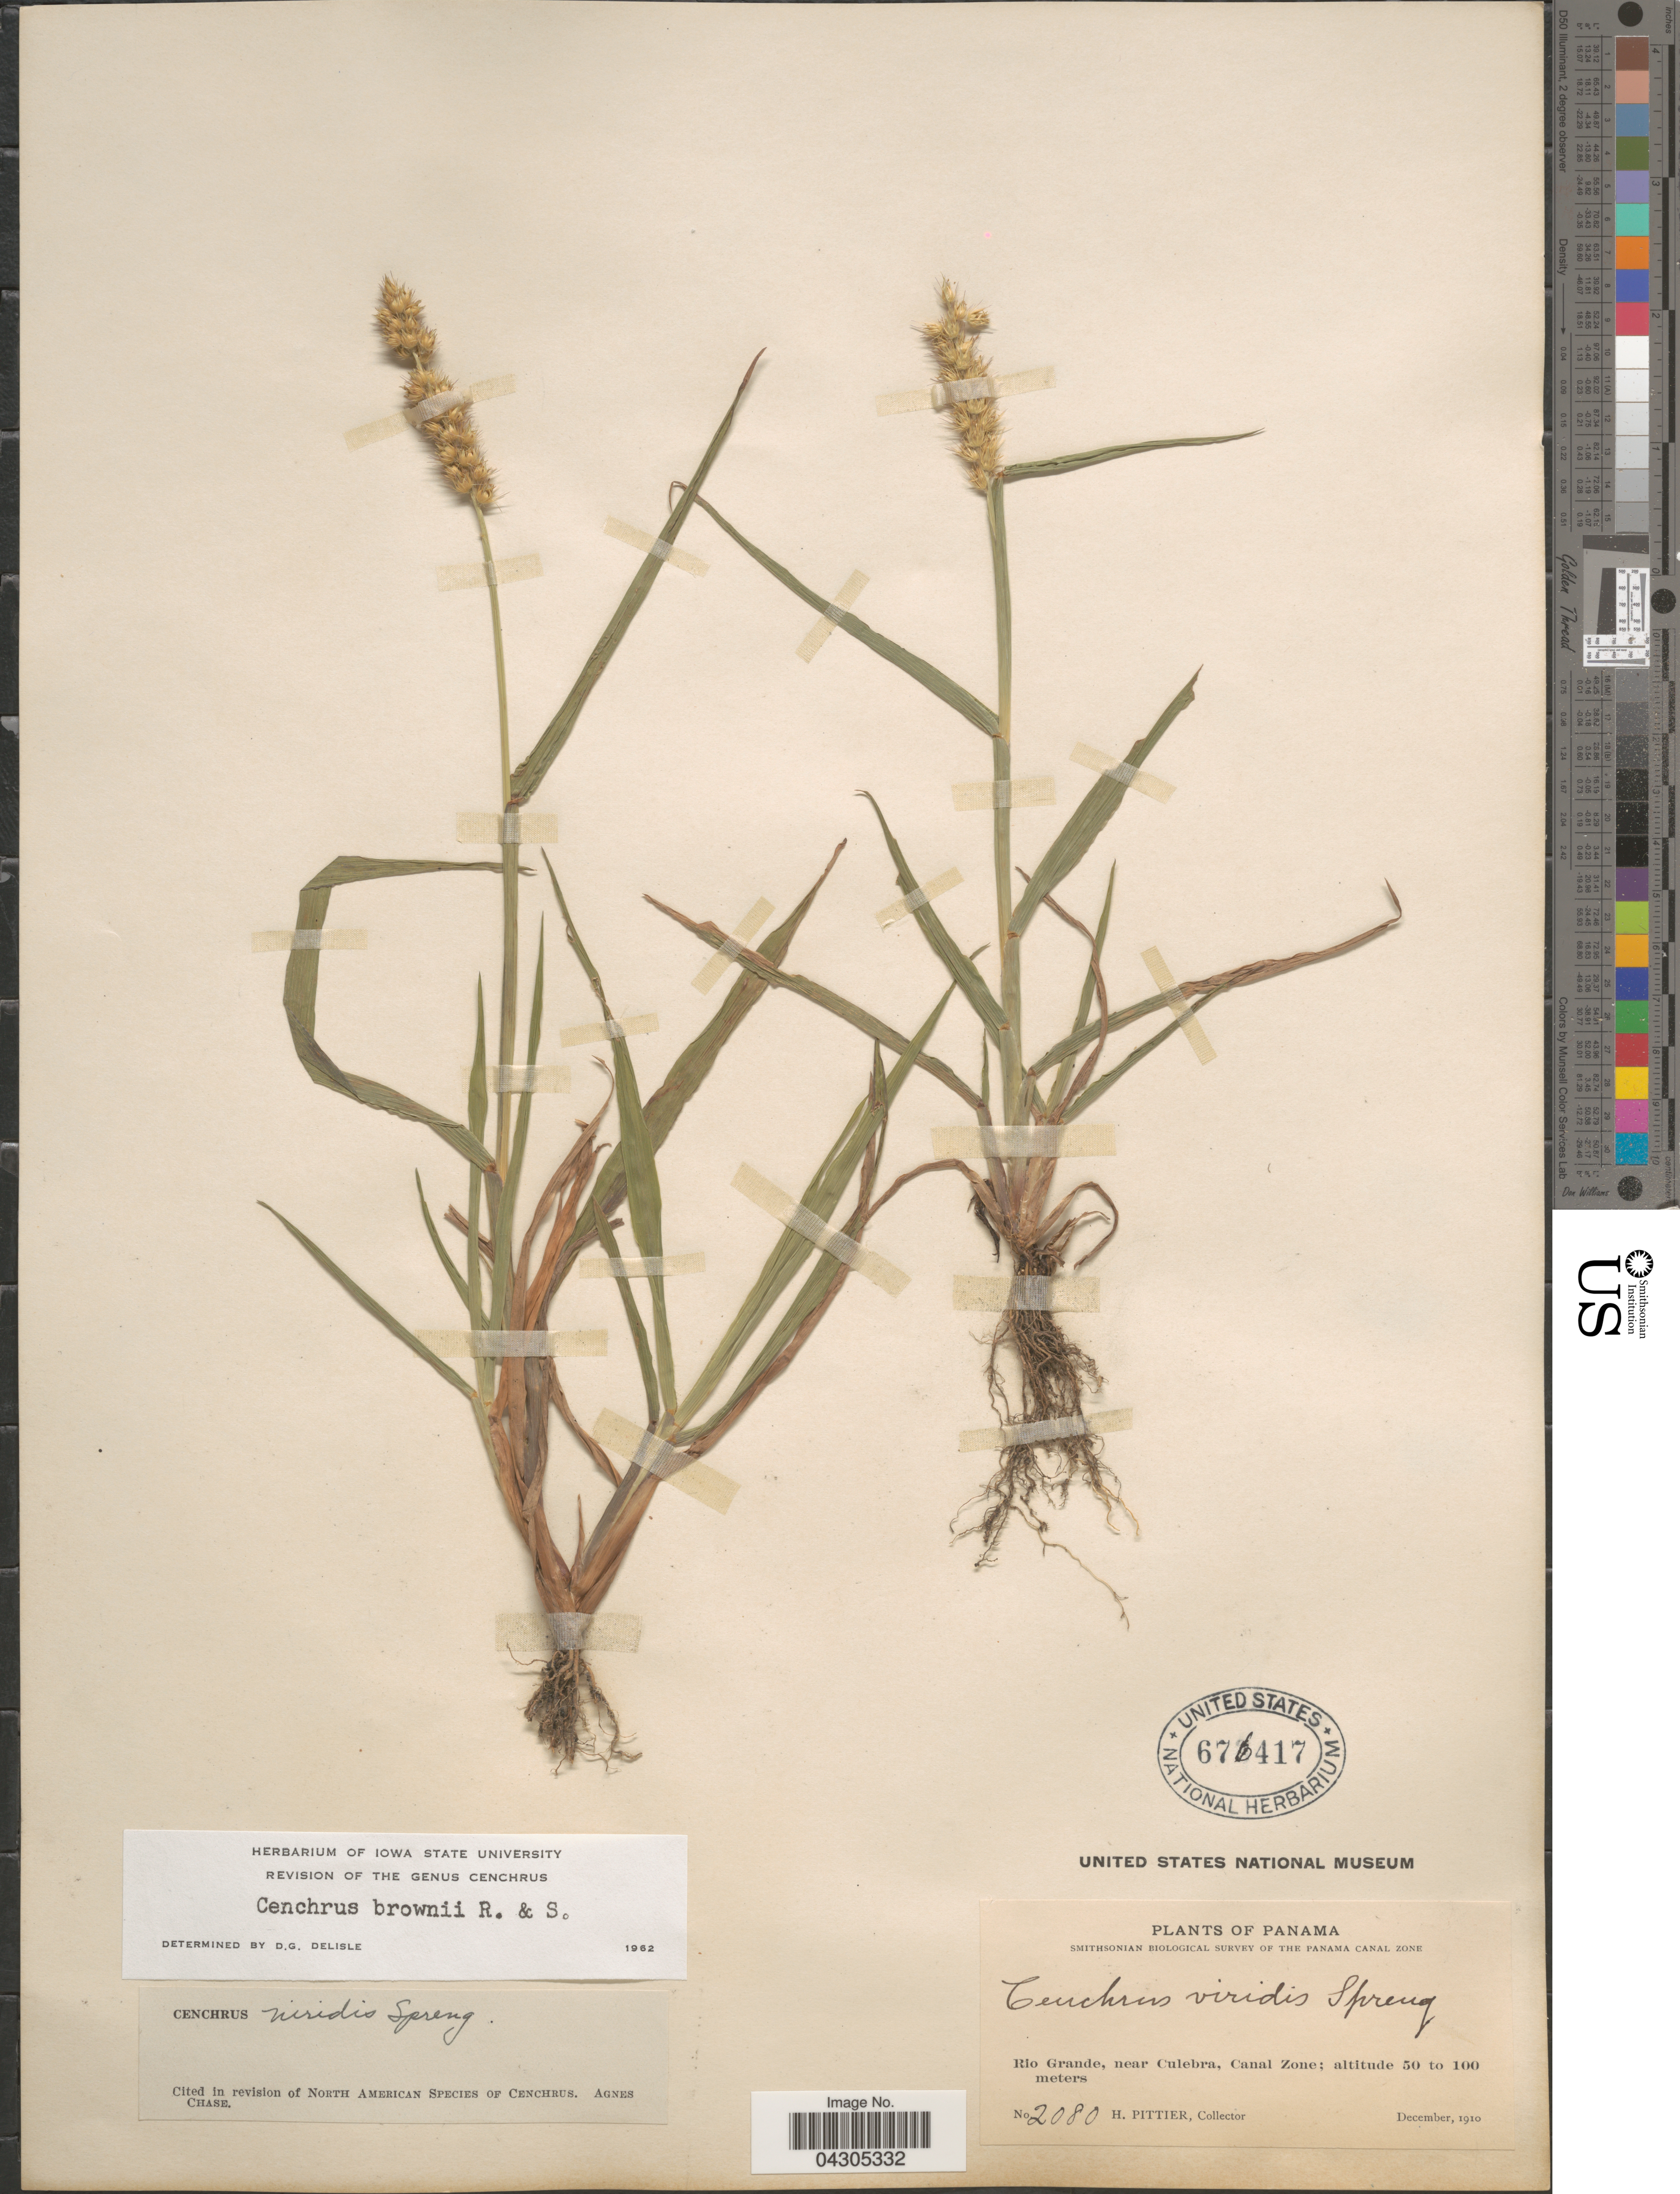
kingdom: Plantae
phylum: Tracheophyta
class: Liliopsida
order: Poales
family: Poaceae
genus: Cenchrus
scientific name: Cenchrus brownii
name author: Roem. & Schult.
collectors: H. F. Pittier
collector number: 2080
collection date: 1910-12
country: Panama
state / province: Colón / Panamá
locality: Smithsonian Biological Survey of the Panama Canal Zone. Rio Grande, near Culebra, Canal Zone.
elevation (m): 50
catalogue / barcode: US 676417